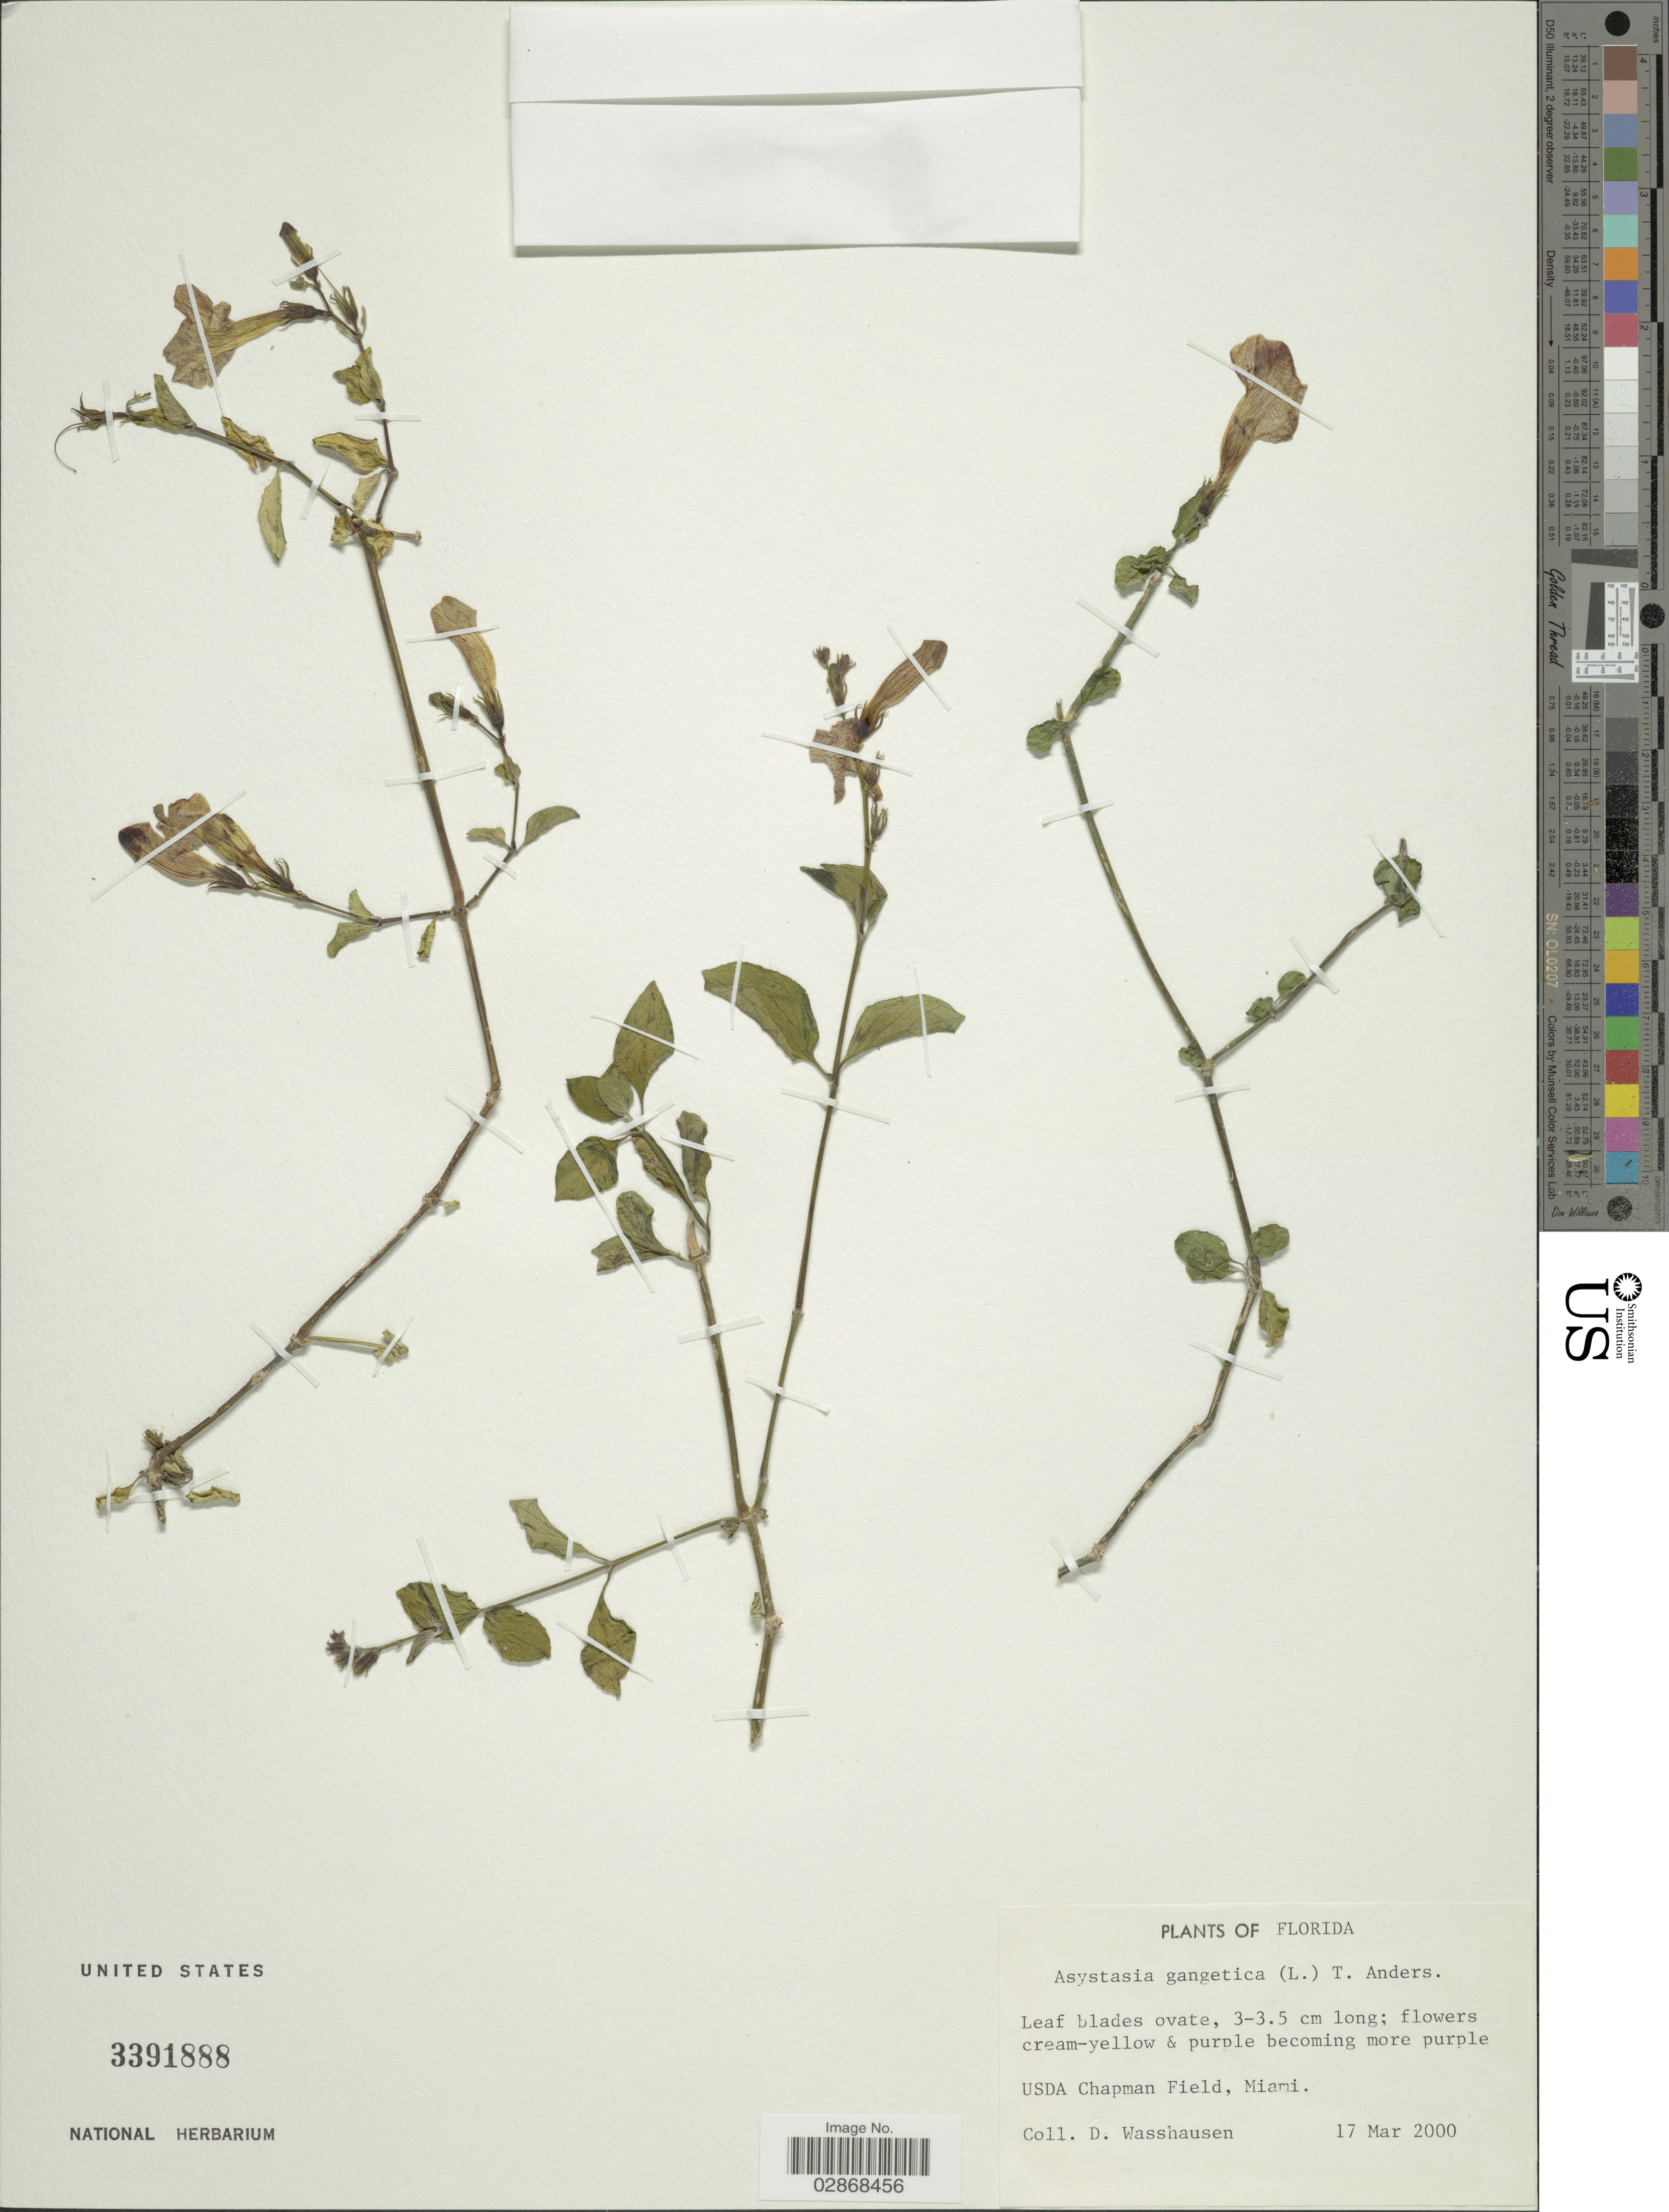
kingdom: Plantae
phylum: Tracheophyta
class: Magnoliopsida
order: Lamiales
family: Acanthaceae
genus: Asystasia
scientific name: Asystasia gangetica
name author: (L.) T. Anderson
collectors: D. C. Wasshausen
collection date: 2000-03-17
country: United States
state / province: Florida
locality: USDA Chapman Field, Miami.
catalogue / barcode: US 3391888